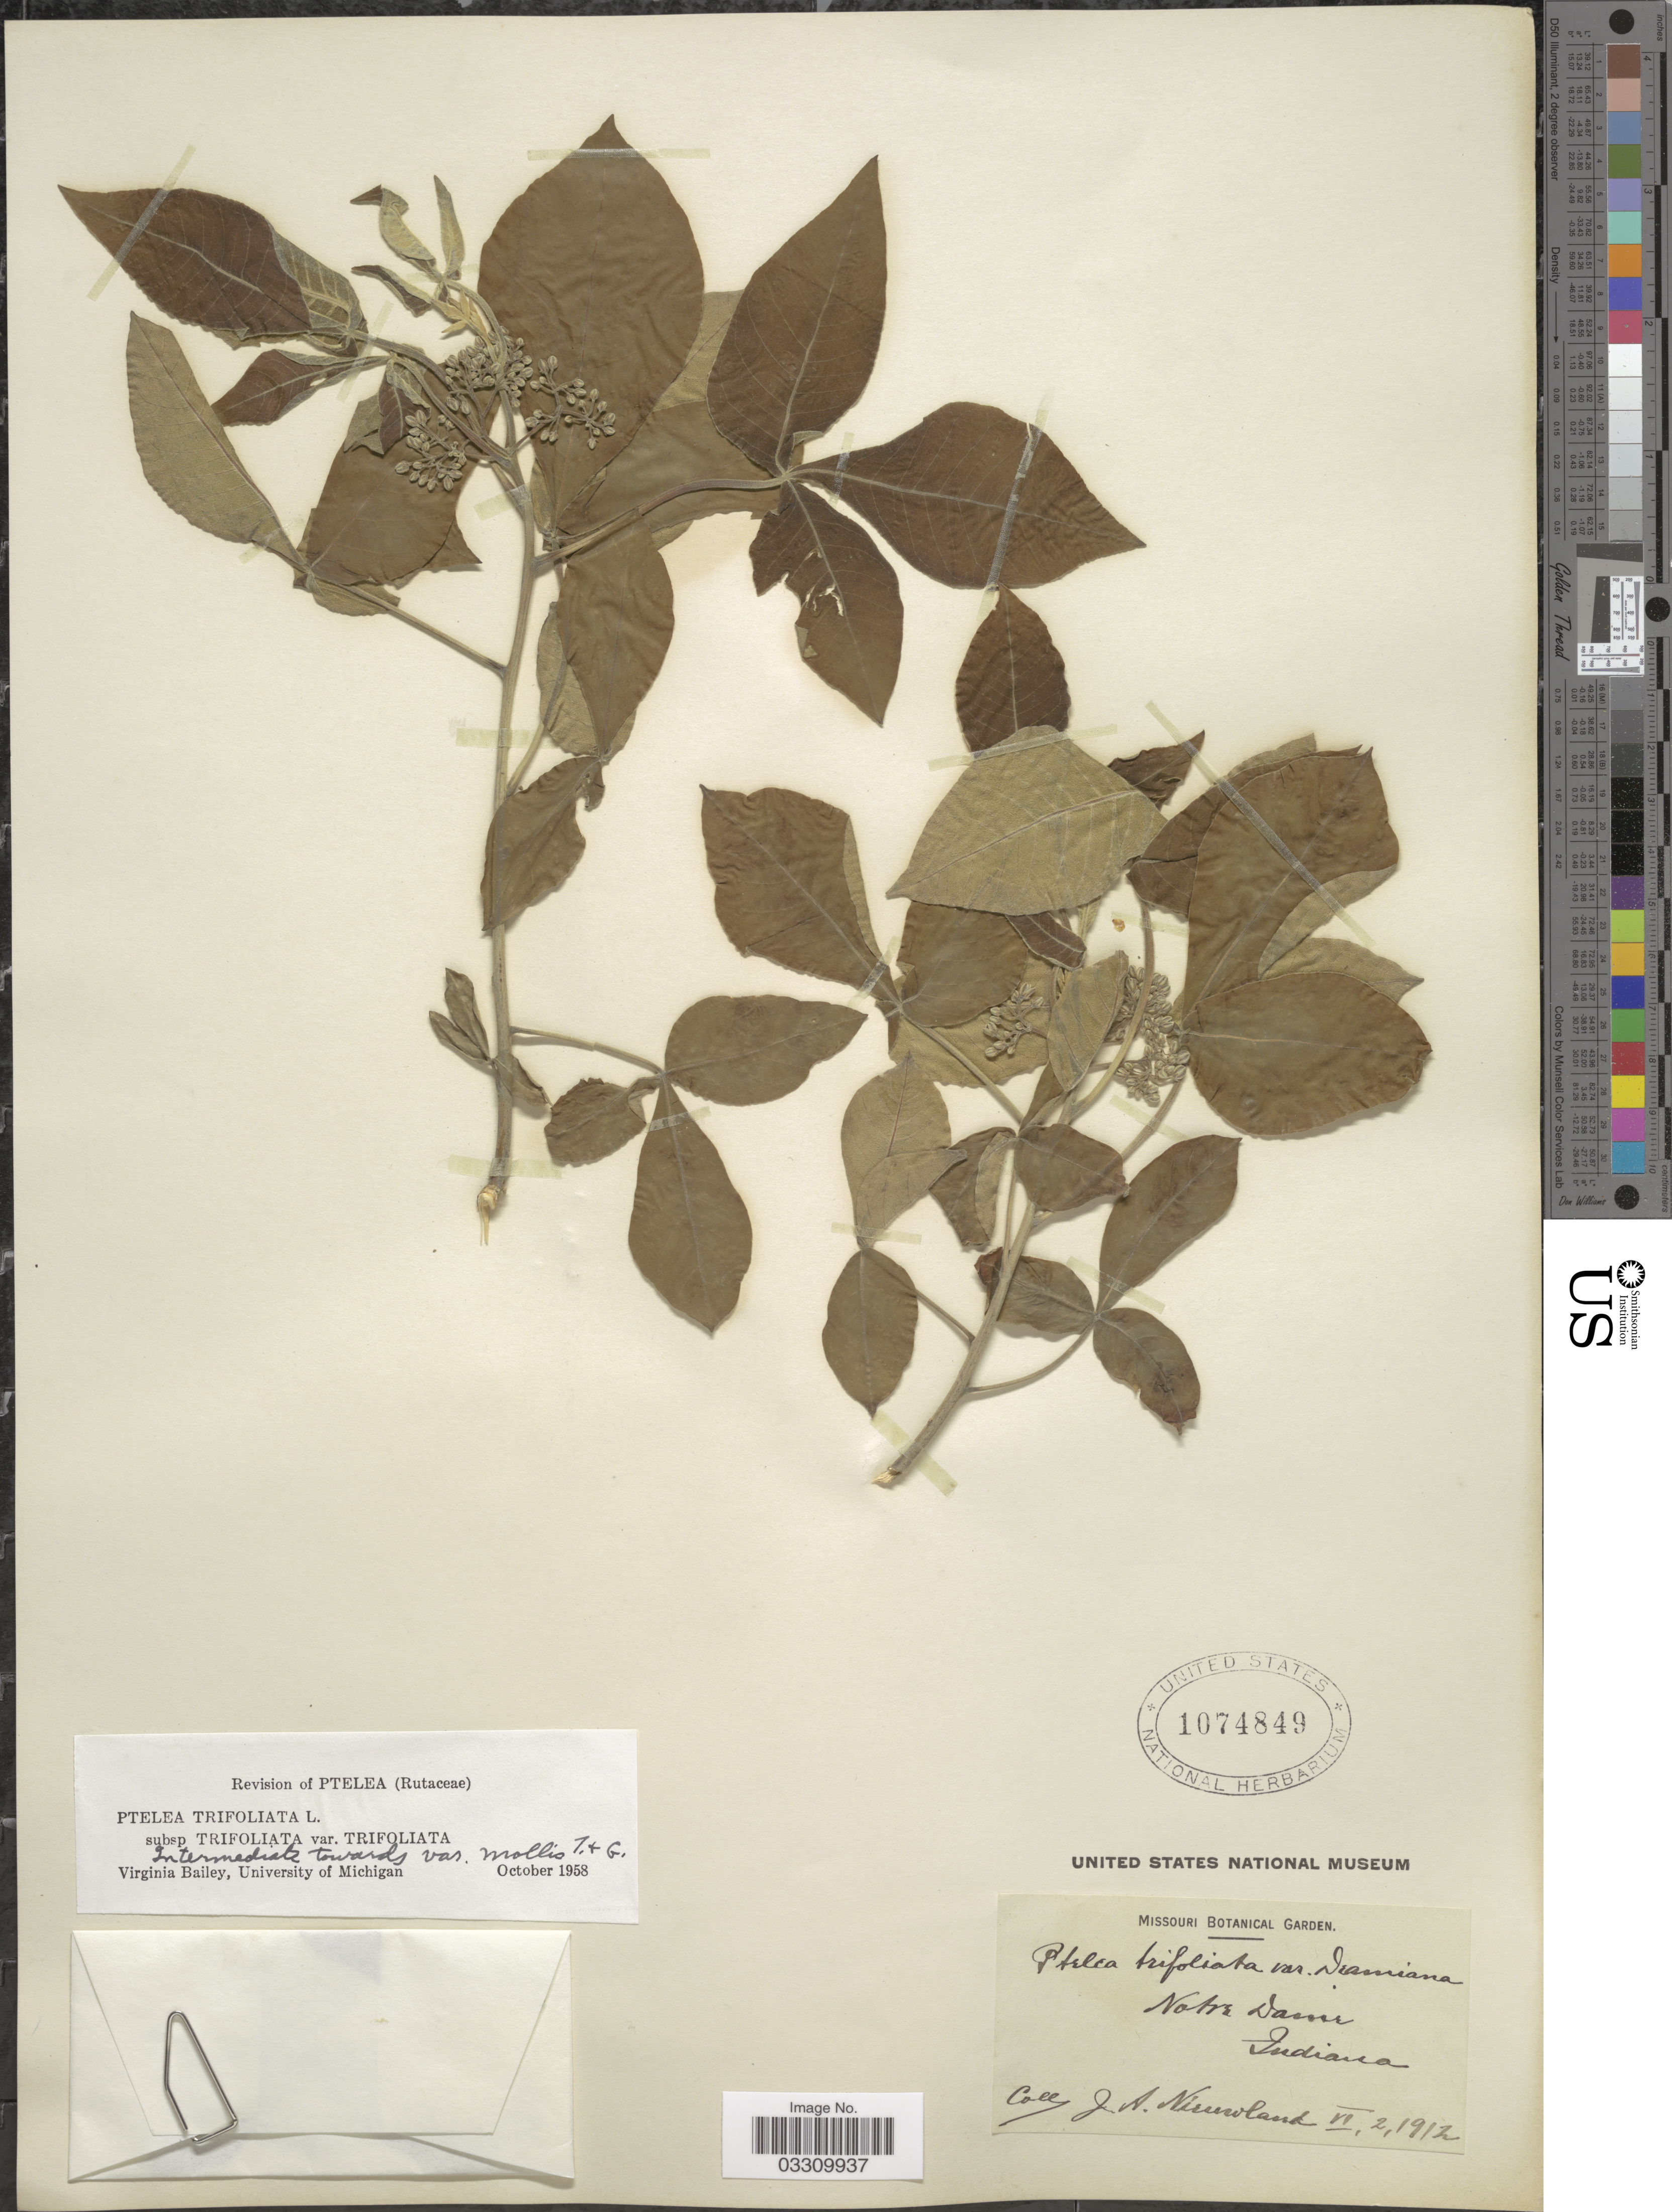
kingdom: Plantae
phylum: Tracheophyta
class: Magnoliopsida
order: Sapindales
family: Rutaceae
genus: Ptelea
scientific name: Ptelea trifoliata subsp. trifoliata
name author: L.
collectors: J. A. Nieuwland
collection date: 1912-06-02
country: United States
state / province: Indiana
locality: Notre Dame.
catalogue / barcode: US 1074849